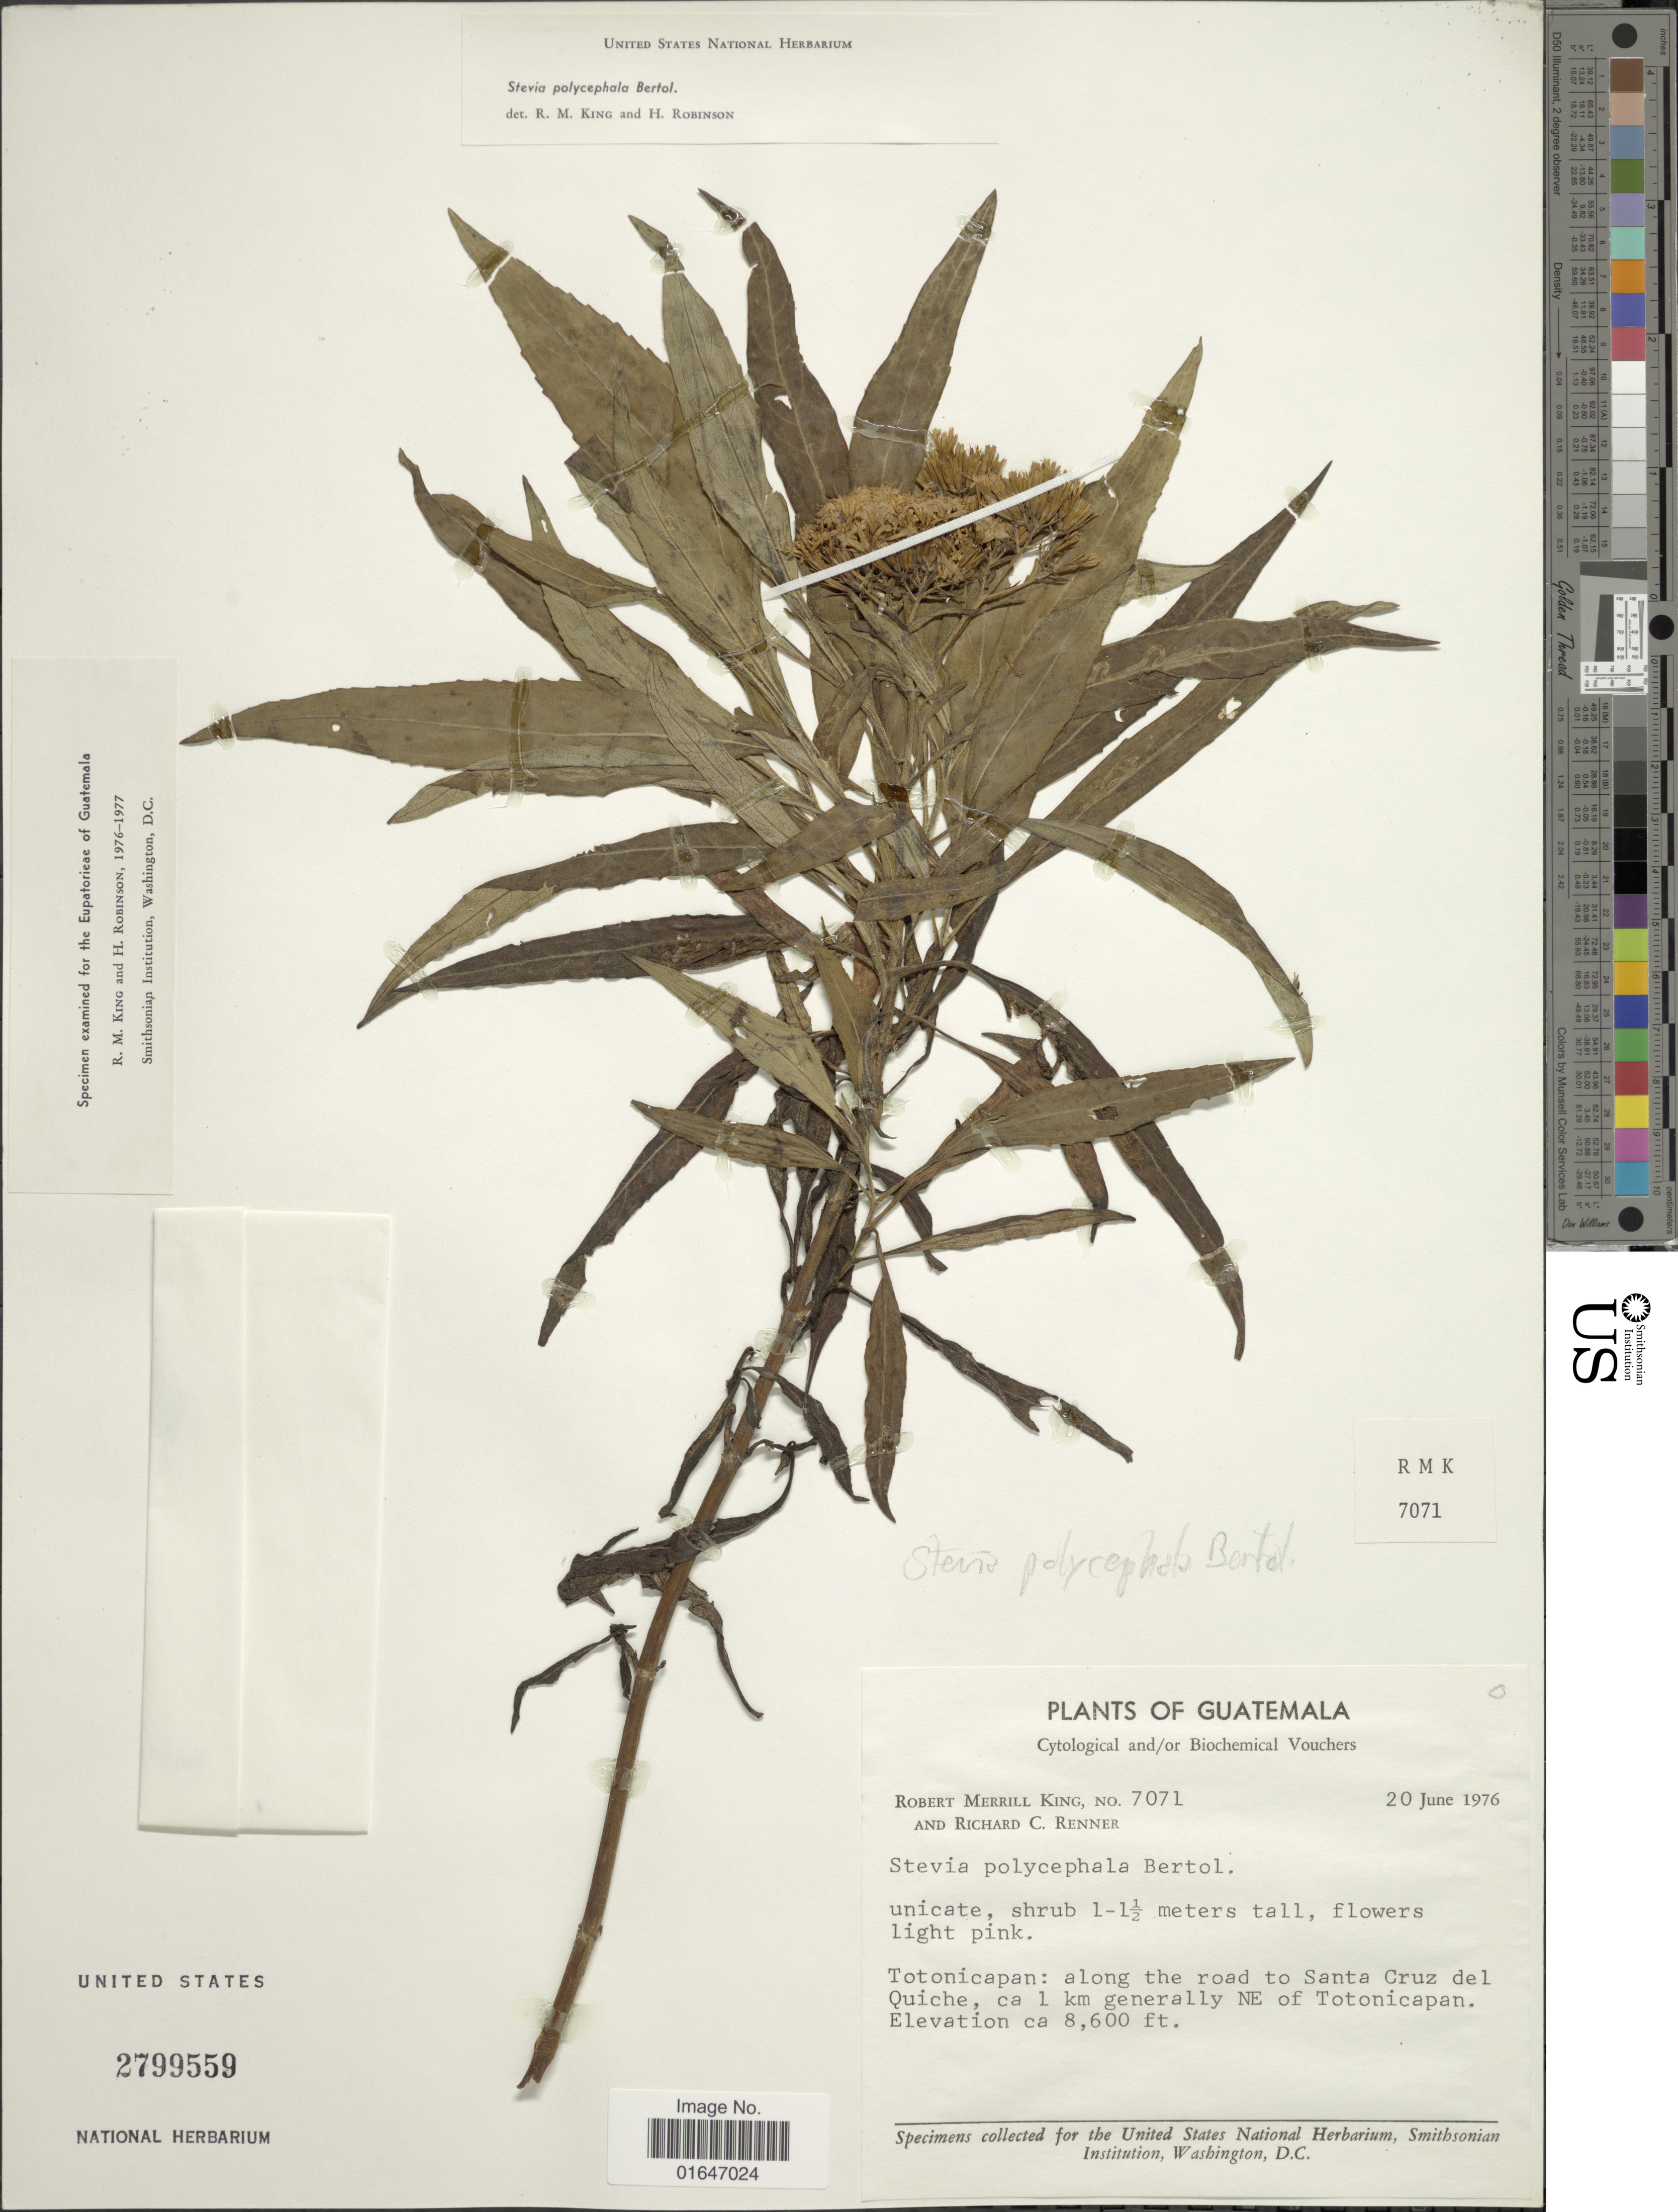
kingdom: Plantae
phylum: Tracheophyta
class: Magnoliopsida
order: Asterales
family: Asteraceae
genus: Stevia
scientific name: Stevia polycephala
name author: Bertoloni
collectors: R. M. King & R. C. Renner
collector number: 7071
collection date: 1976-06-20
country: Guatemala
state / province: Totonicapan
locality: Along the road to Santa Cruz del Quiche, ca 1 km generally NE of Totonicapan.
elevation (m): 2621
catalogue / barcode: US 2799559